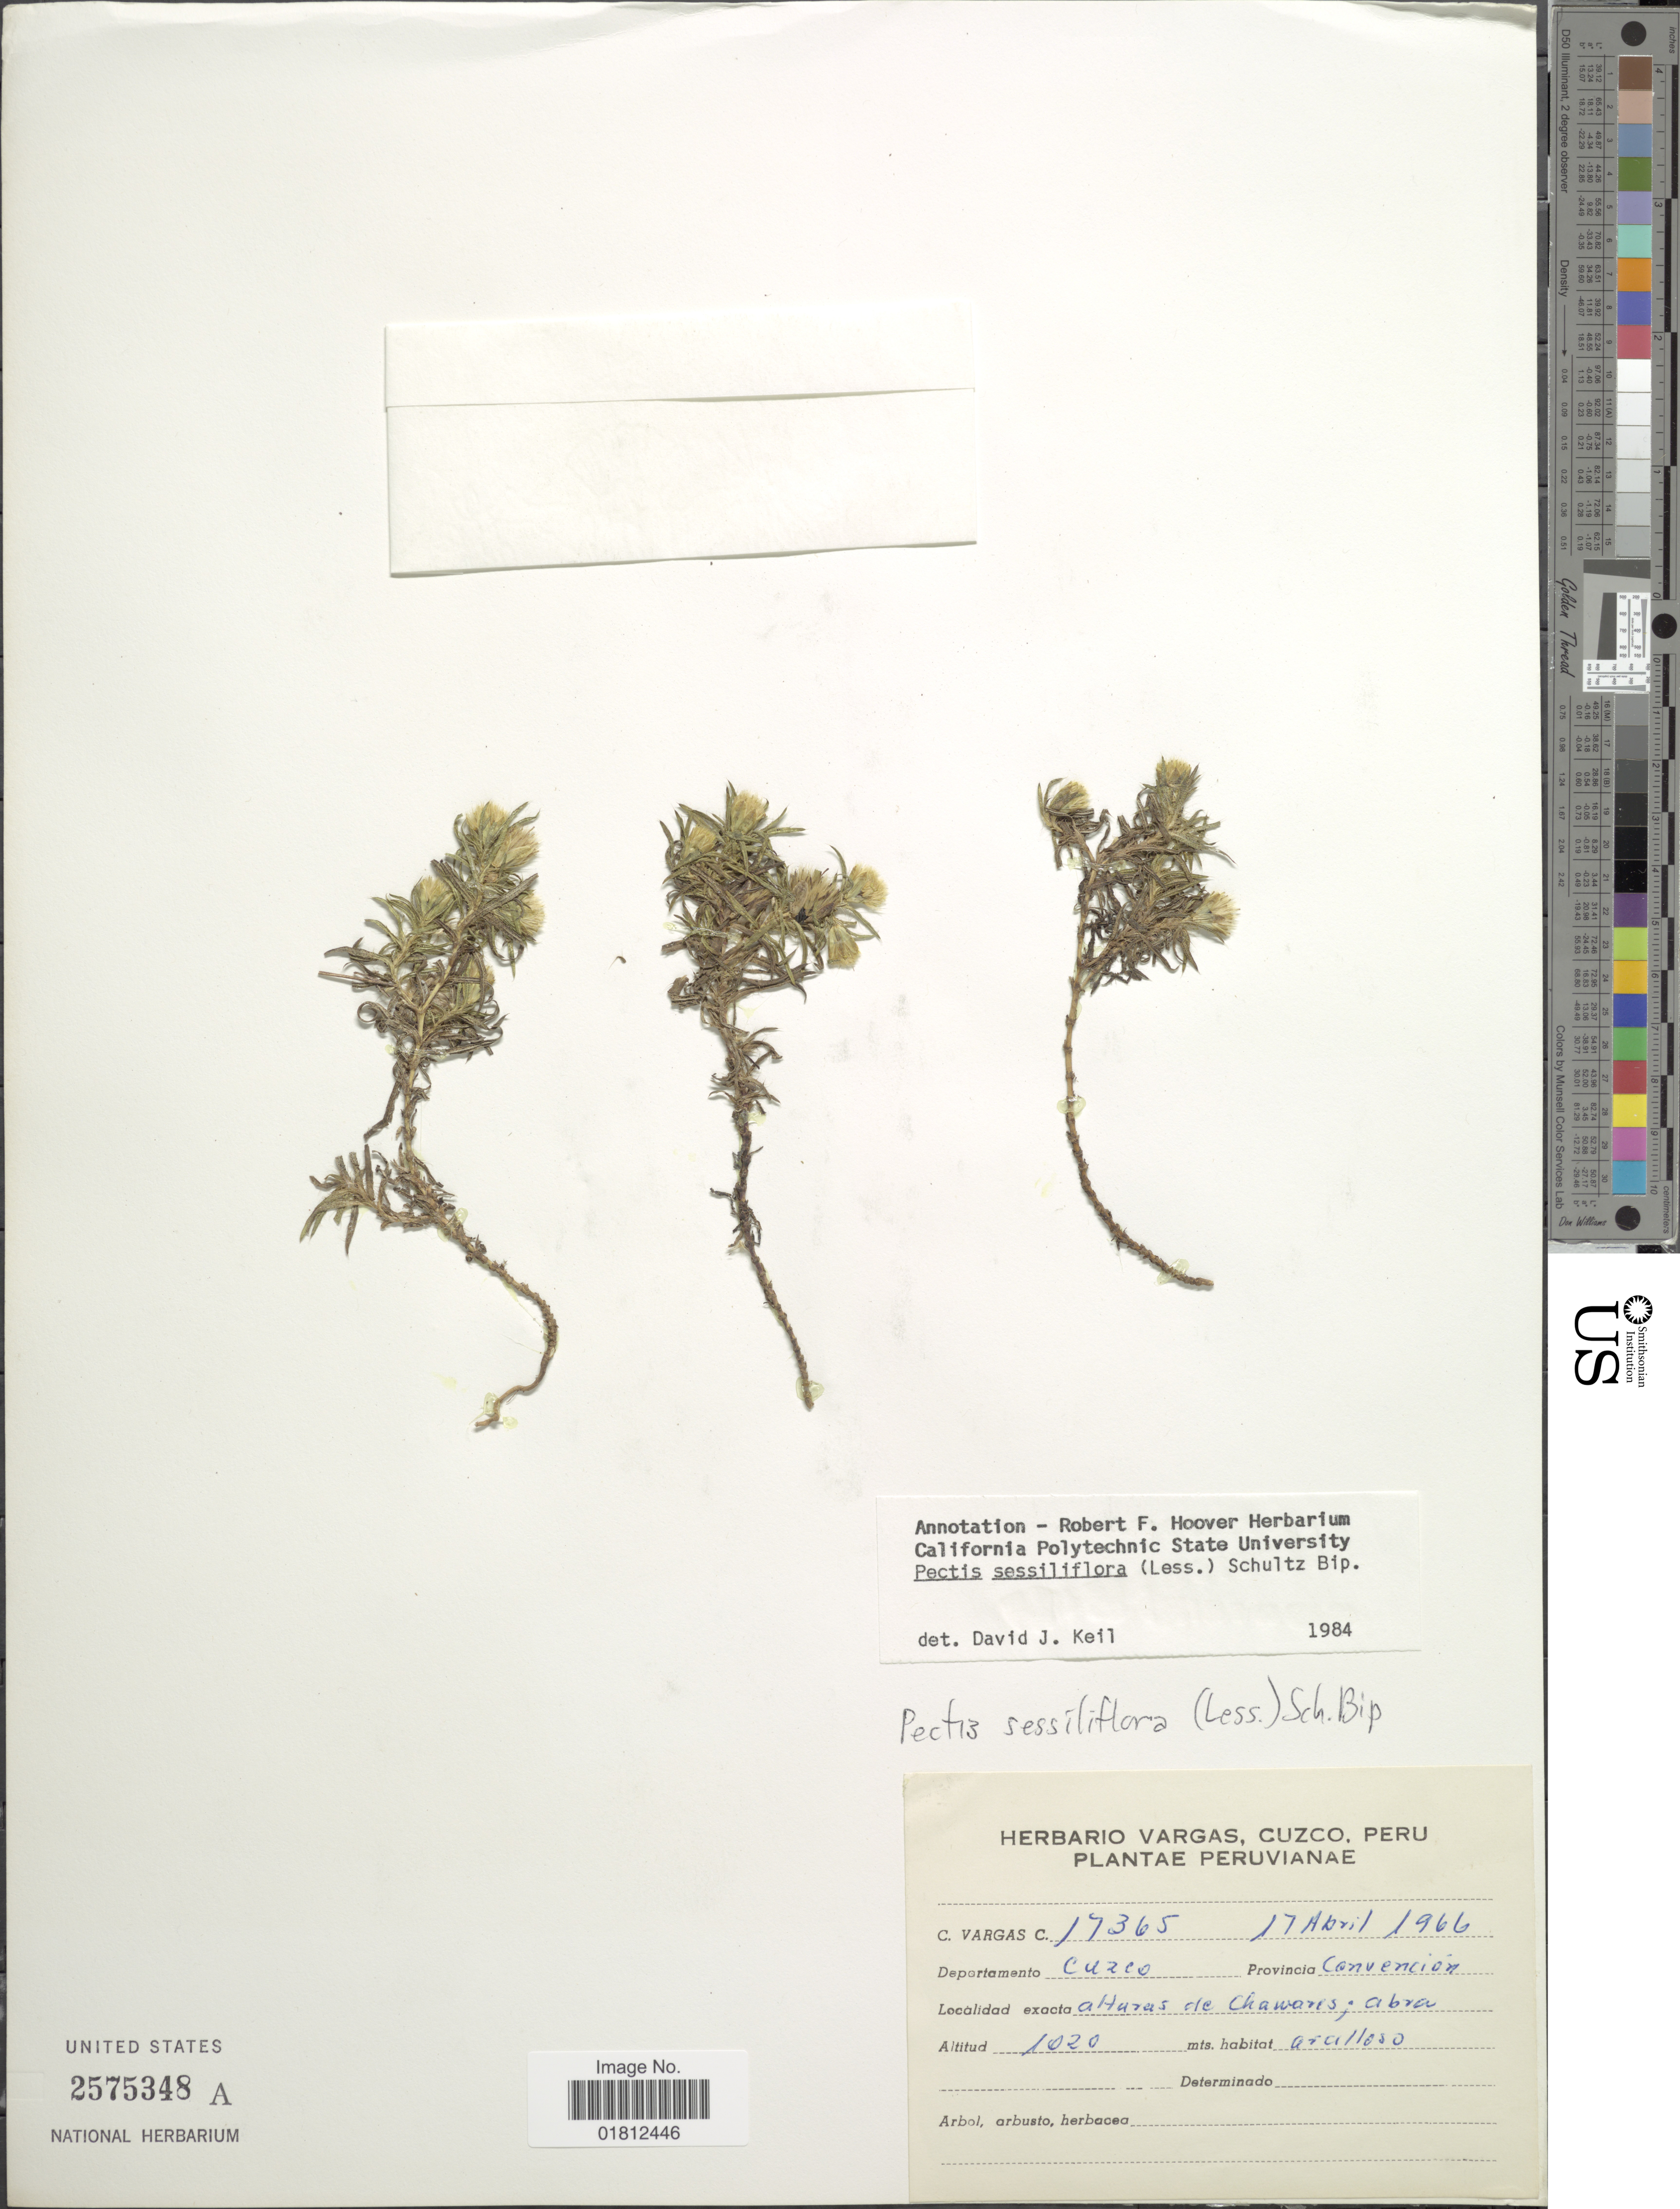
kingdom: Plantae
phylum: Tracheophyta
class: Magnoliopsida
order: Asterales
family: Asteraceae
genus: Pectis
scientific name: Pectis sessiliflora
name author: (Less.) Sch. Bip.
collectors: C. Vargas C.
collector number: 17365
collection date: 1966-04-17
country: Peru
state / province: Cusco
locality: Alturas de Chawares; abra, Provincia Convención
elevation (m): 1020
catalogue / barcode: US 2575348A